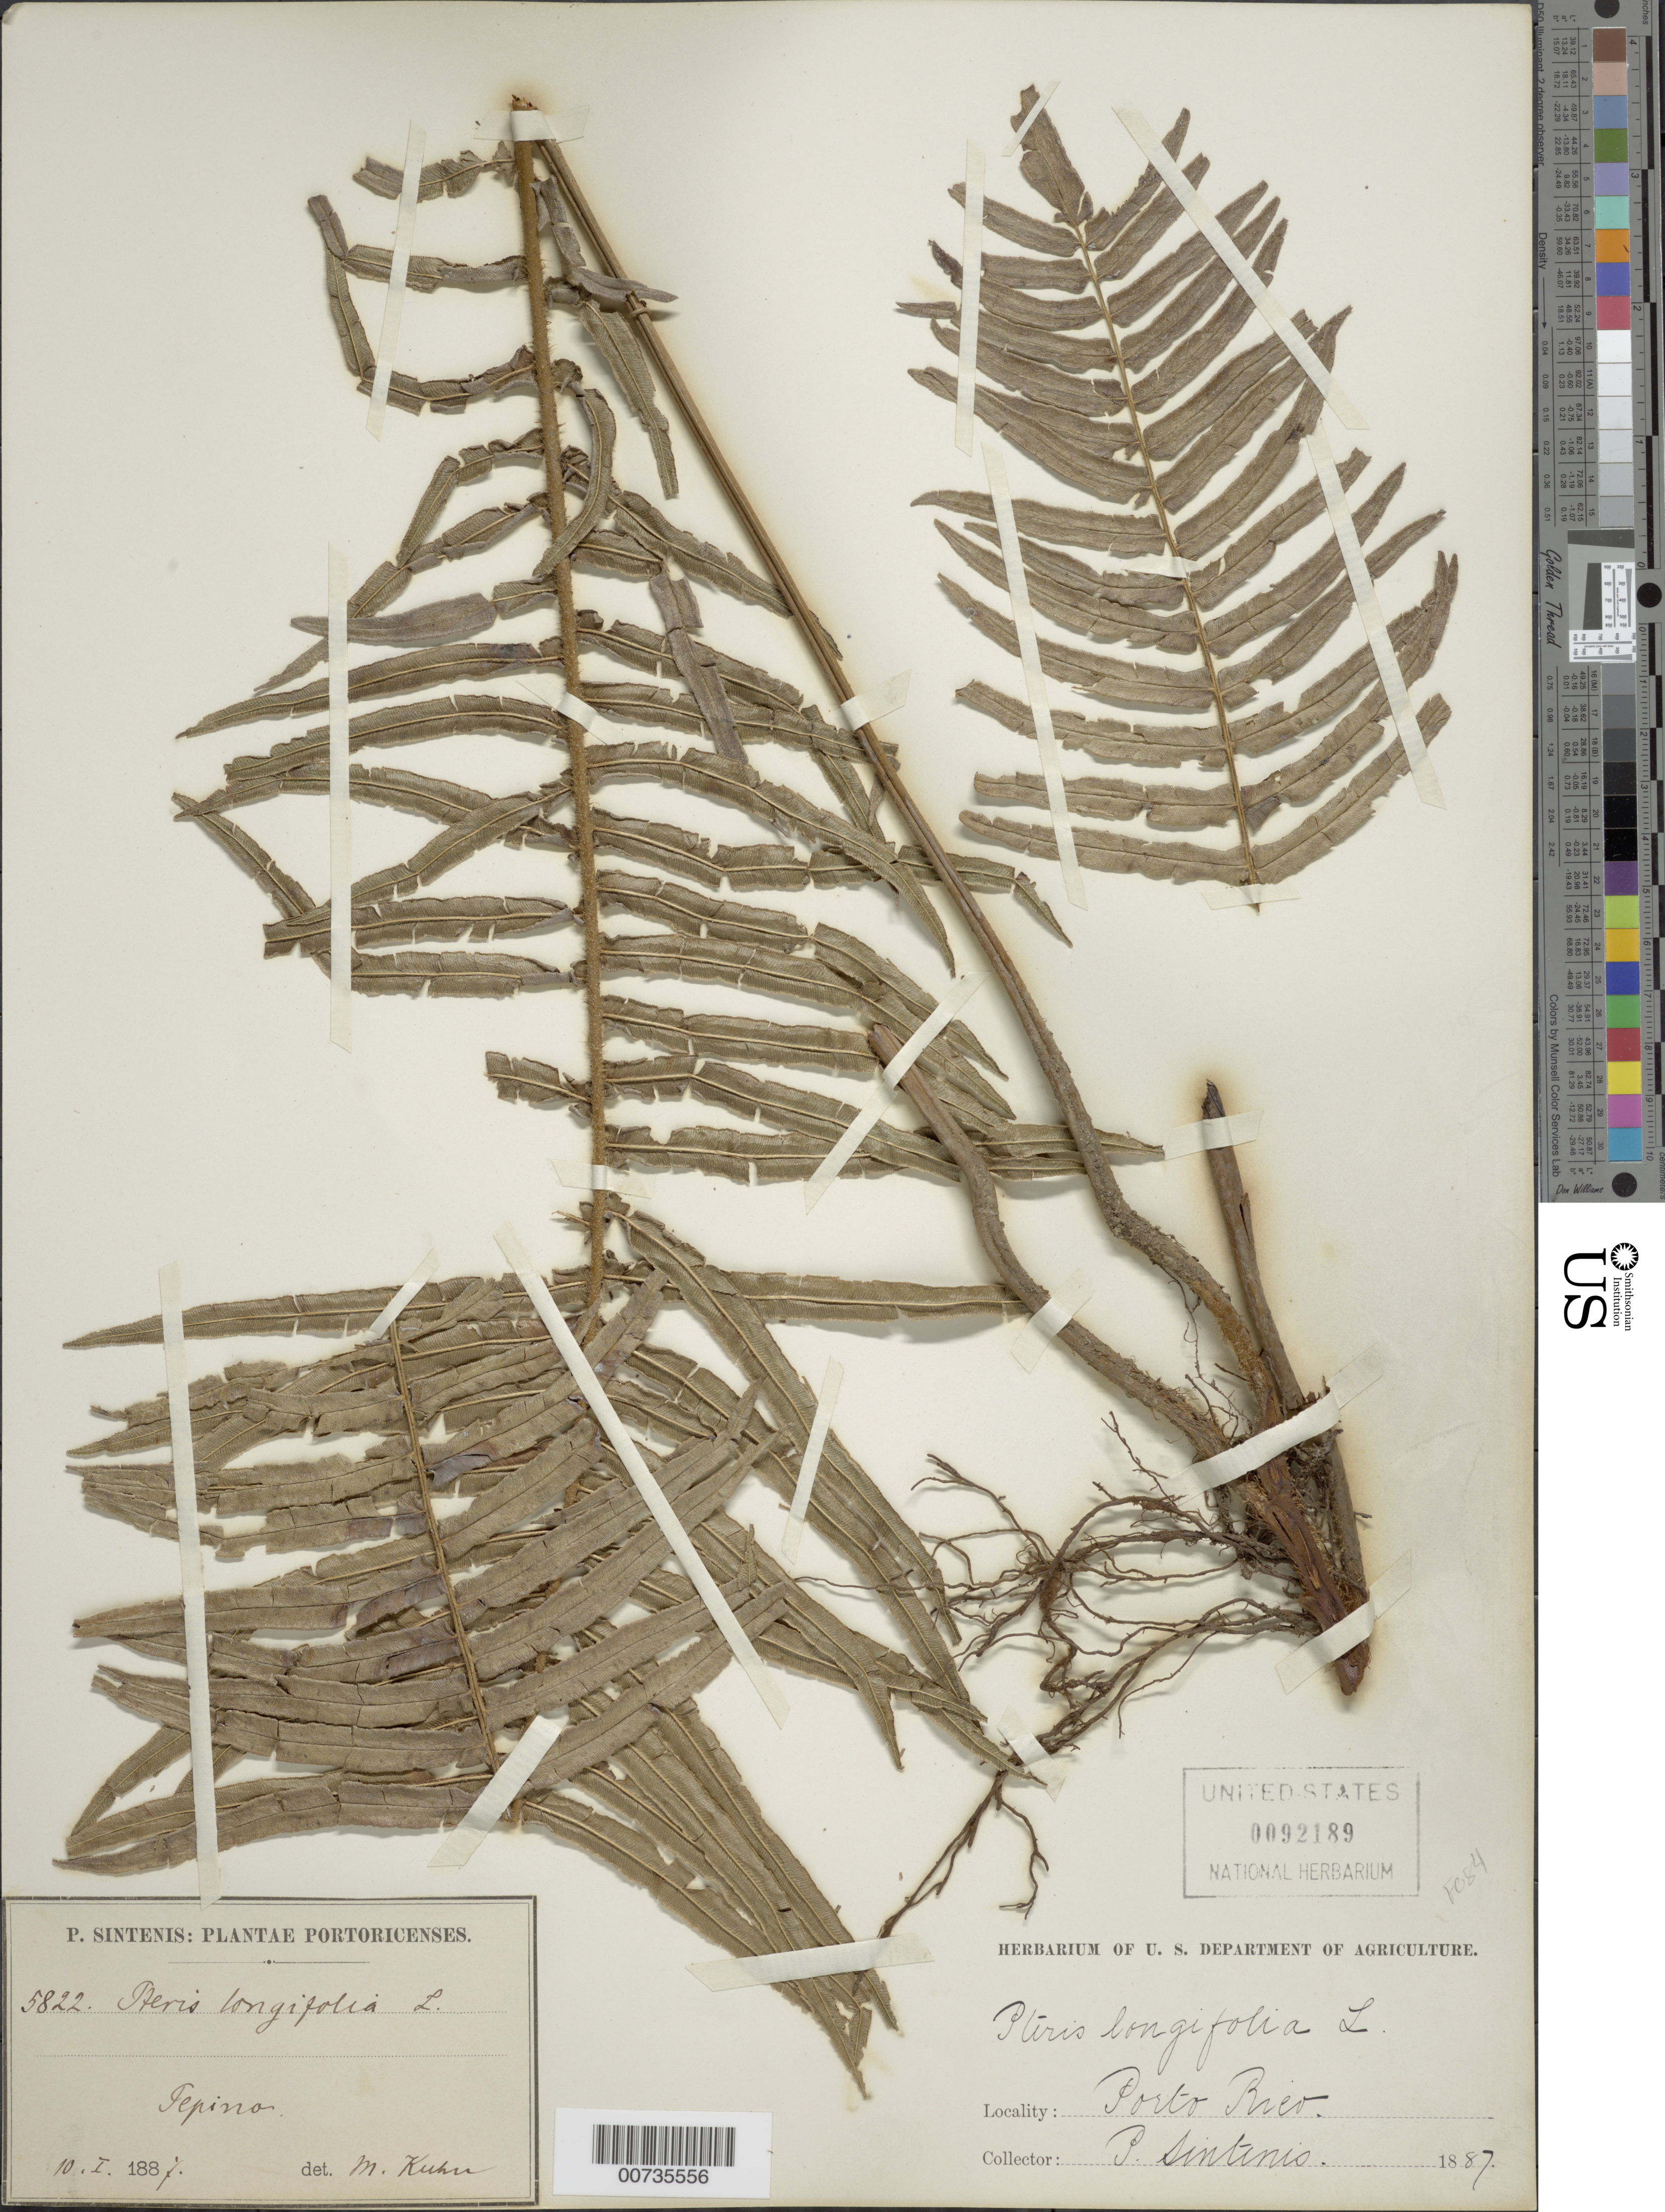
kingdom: Plantae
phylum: Tracheophyta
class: Polypodiopsida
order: Polypodiales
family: Pteridaceae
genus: Pteris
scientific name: Pteris longifolia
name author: L.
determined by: Kuhn, D. M.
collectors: P. Sintenis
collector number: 5822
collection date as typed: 10 Jan 1887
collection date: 1887-01-10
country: Puerto Rico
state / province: San Sebastián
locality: Pepino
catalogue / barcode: US 92189